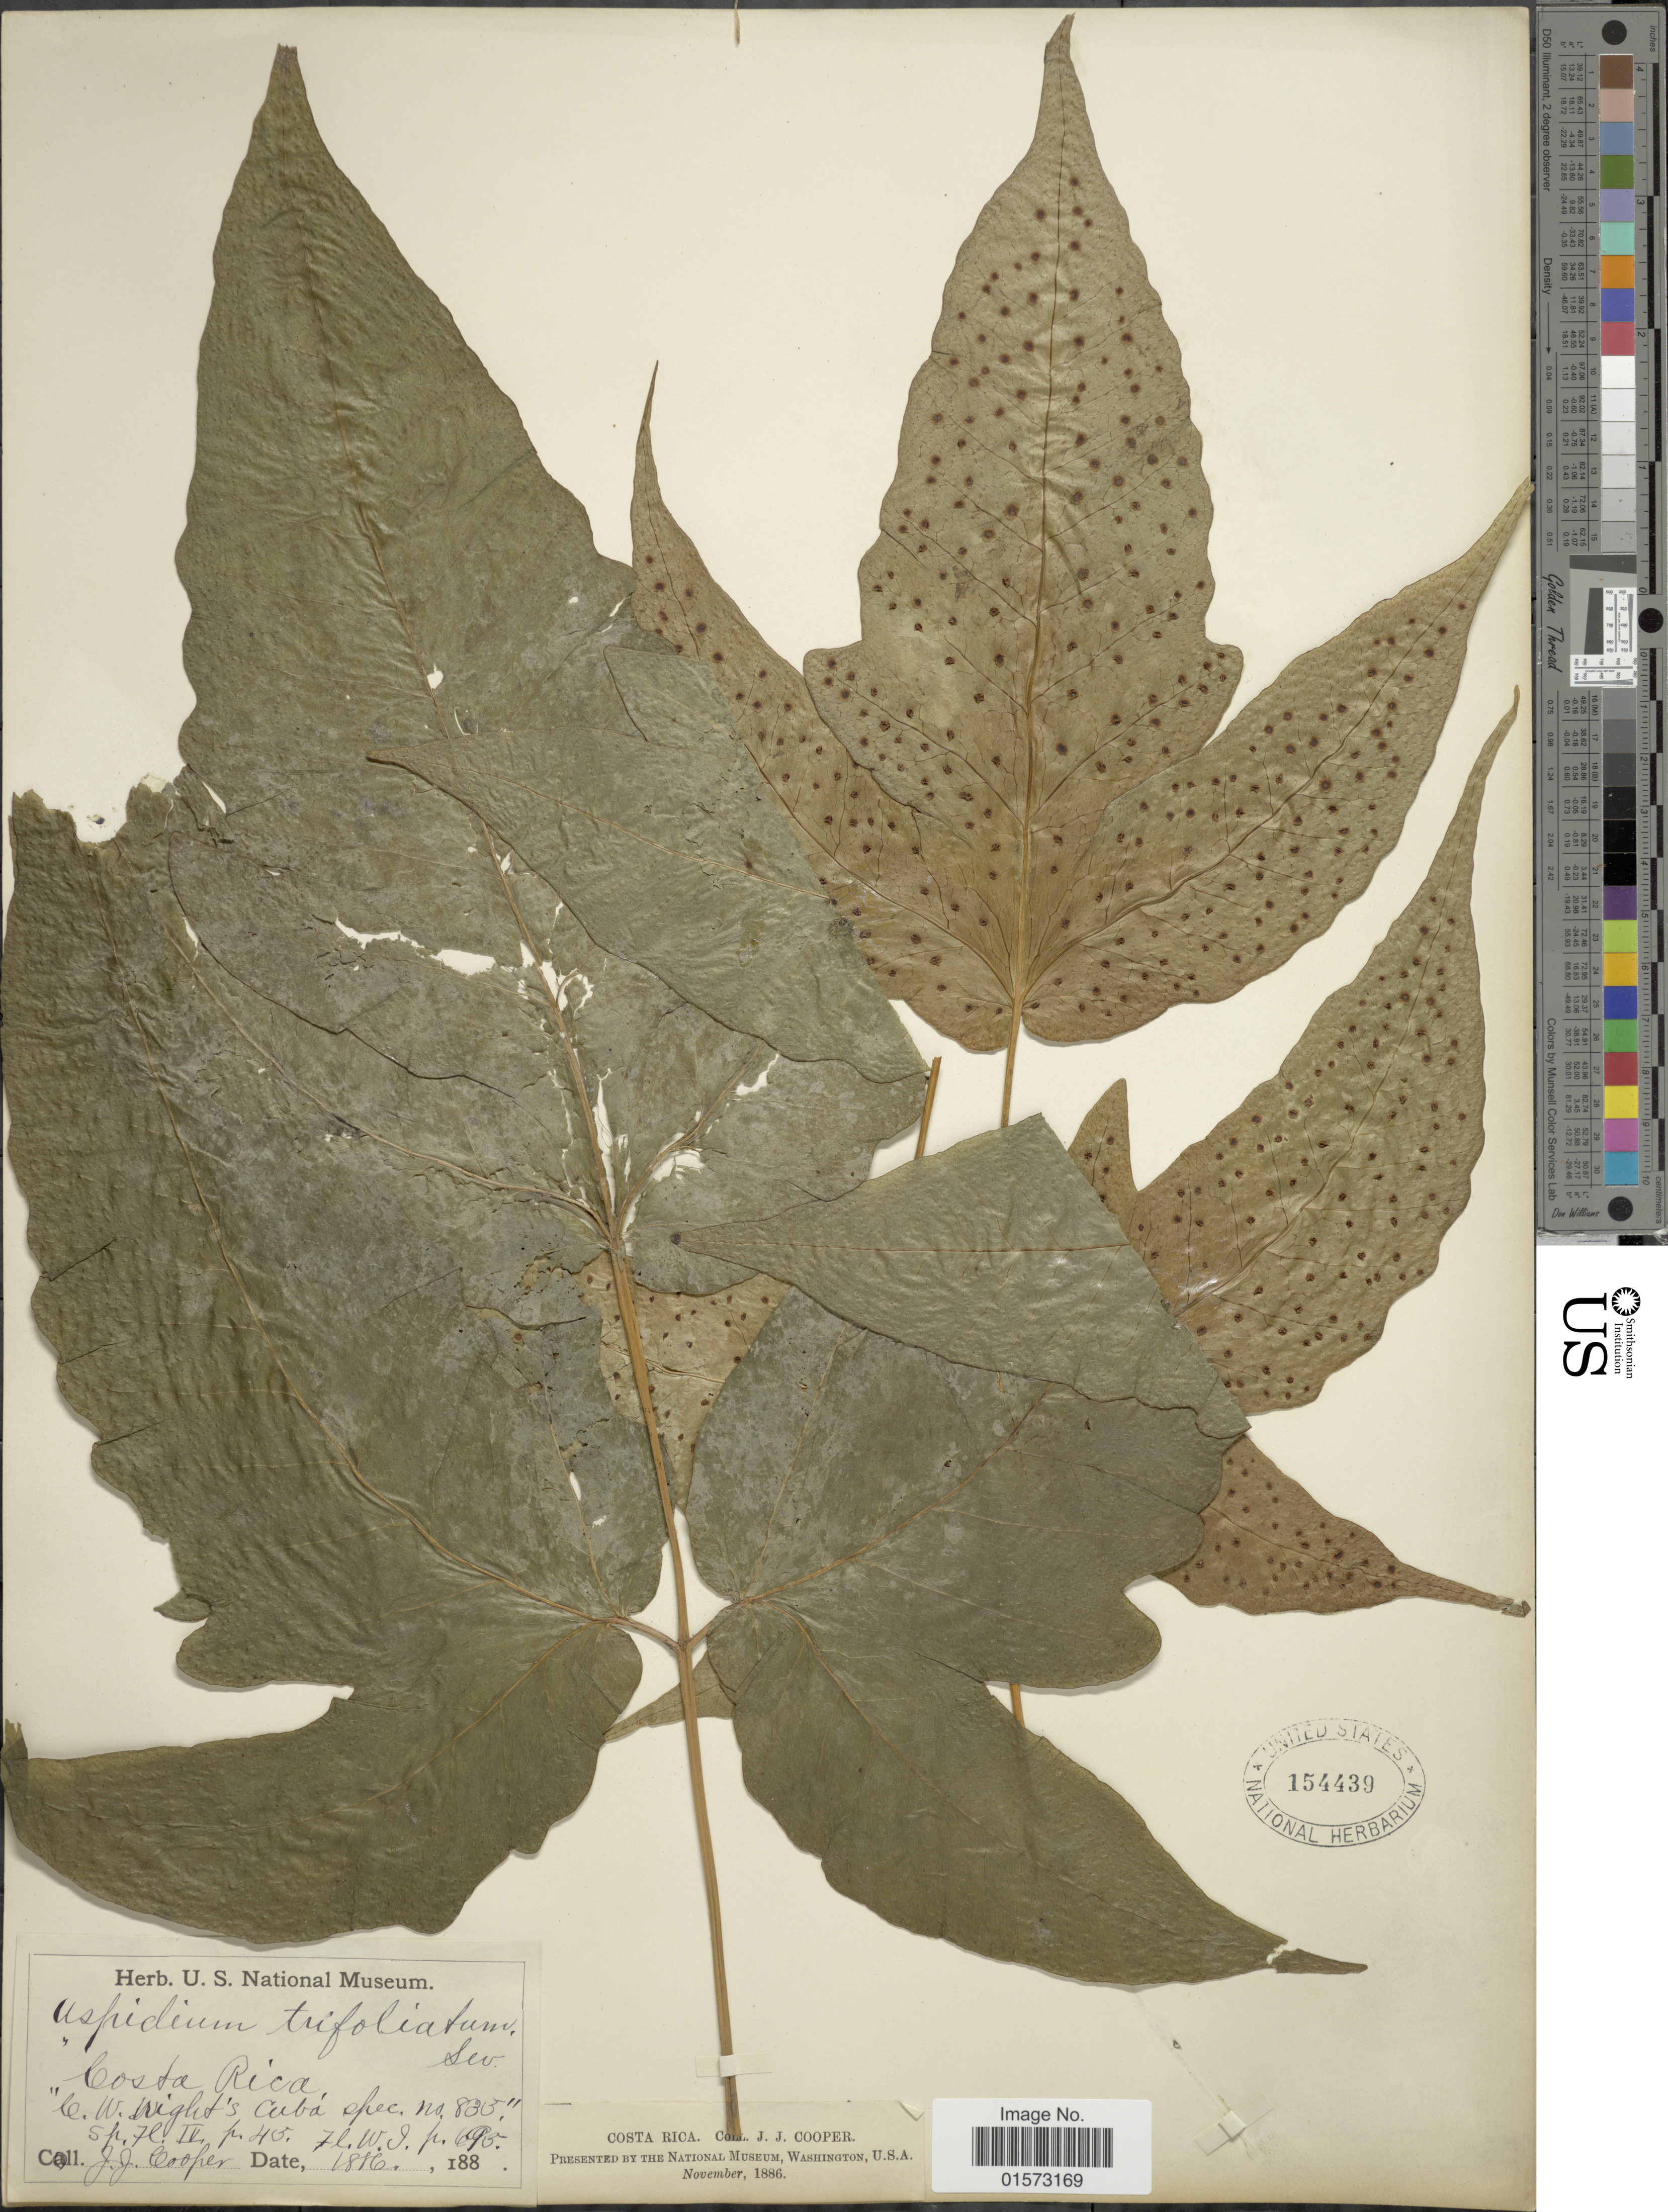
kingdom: Plantae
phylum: Tracheophyta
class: Polypodiopsida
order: Polypodiales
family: Tectariaceae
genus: Tectaria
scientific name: Tectaria heracleifolia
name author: (Willd.) Underw.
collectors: J. J. Cooper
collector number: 835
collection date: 1886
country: Costa Rica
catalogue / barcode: US 154439